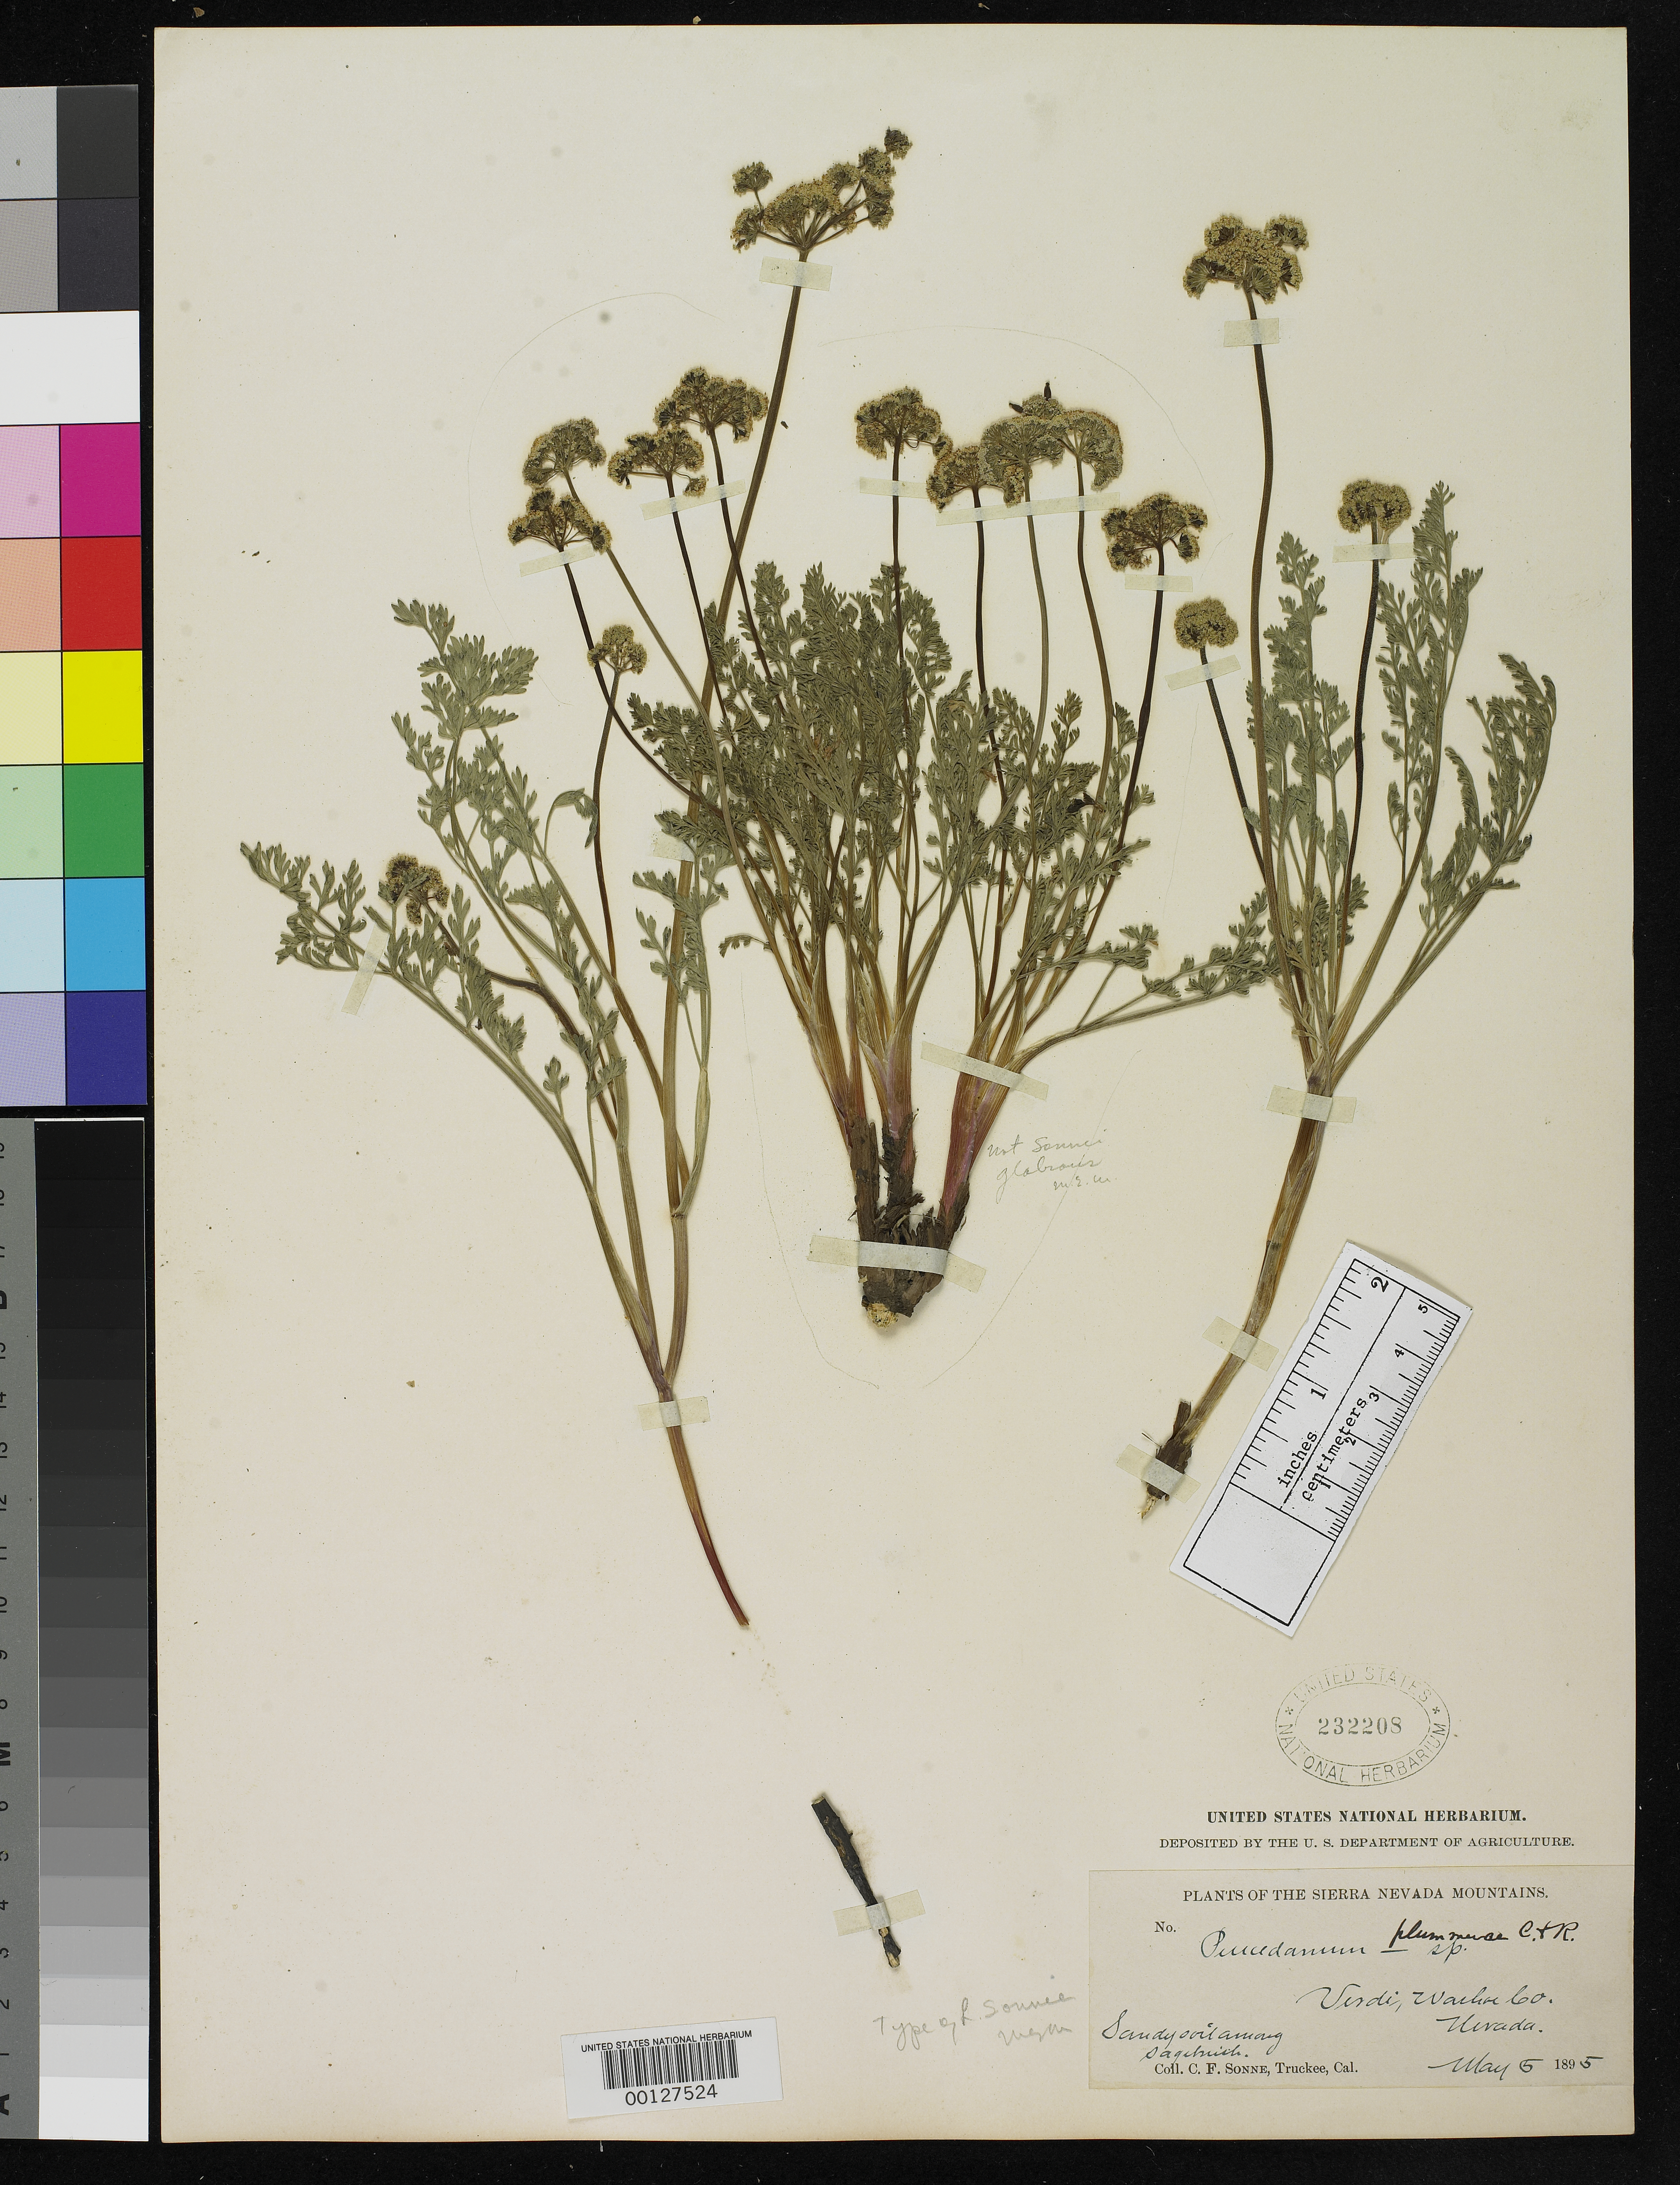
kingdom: Plantae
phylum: Tracheophyta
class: Magnoliopsida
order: Apiales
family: Apiaceae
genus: Lomatium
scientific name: Lomatium sonnei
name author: J.M. Coult. & Rose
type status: Holotype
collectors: C. Sonne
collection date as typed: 05 May 1895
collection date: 1895-05-05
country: United States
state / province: Nevada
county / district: Washoe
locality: Verdi.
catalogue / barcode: US 232208